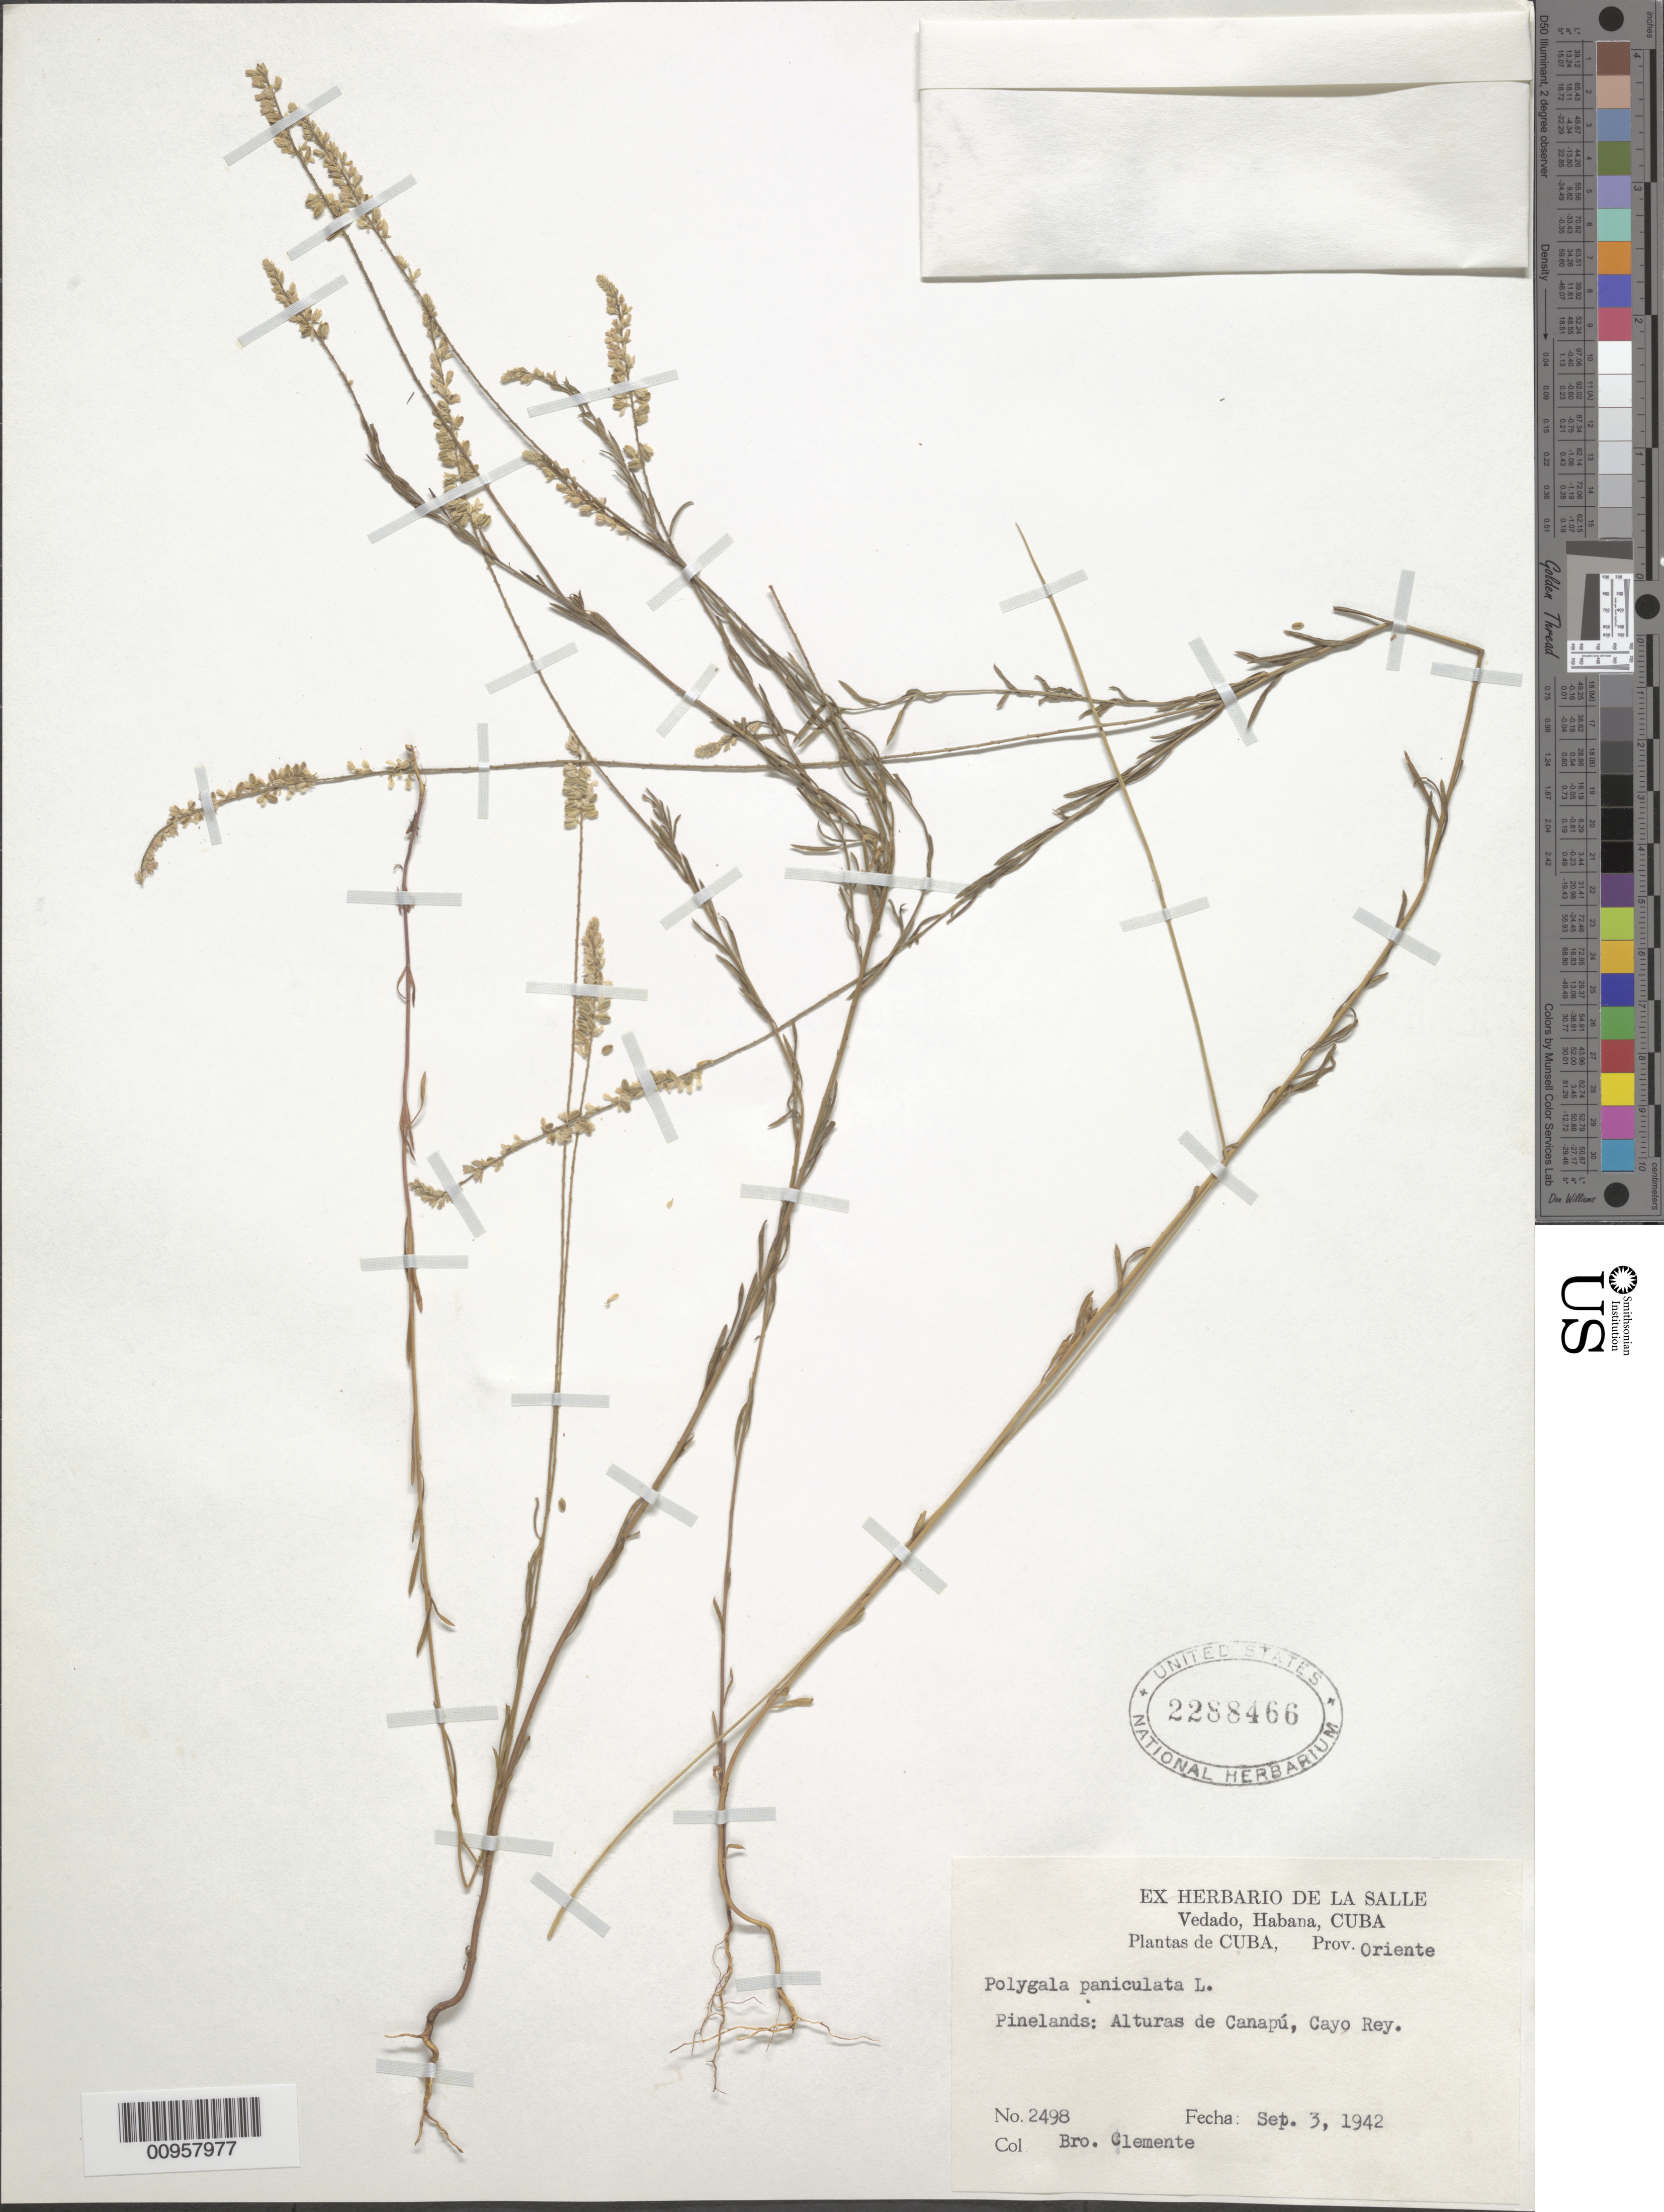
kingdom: Plantae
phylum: Tracheophyta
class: Magnoliopsida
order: Fabales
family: Polygalaceae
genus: Polygala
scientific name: Polygala paniculata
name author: L.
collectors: Bro. Clemente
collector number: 2498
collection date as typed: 03 Sep 1942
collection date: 1942-09-03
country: Cuba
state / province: Oriente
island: Cuba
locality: Alturas de Canapú, Cayo Rey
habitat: Pinelands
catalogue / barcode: US 2288466